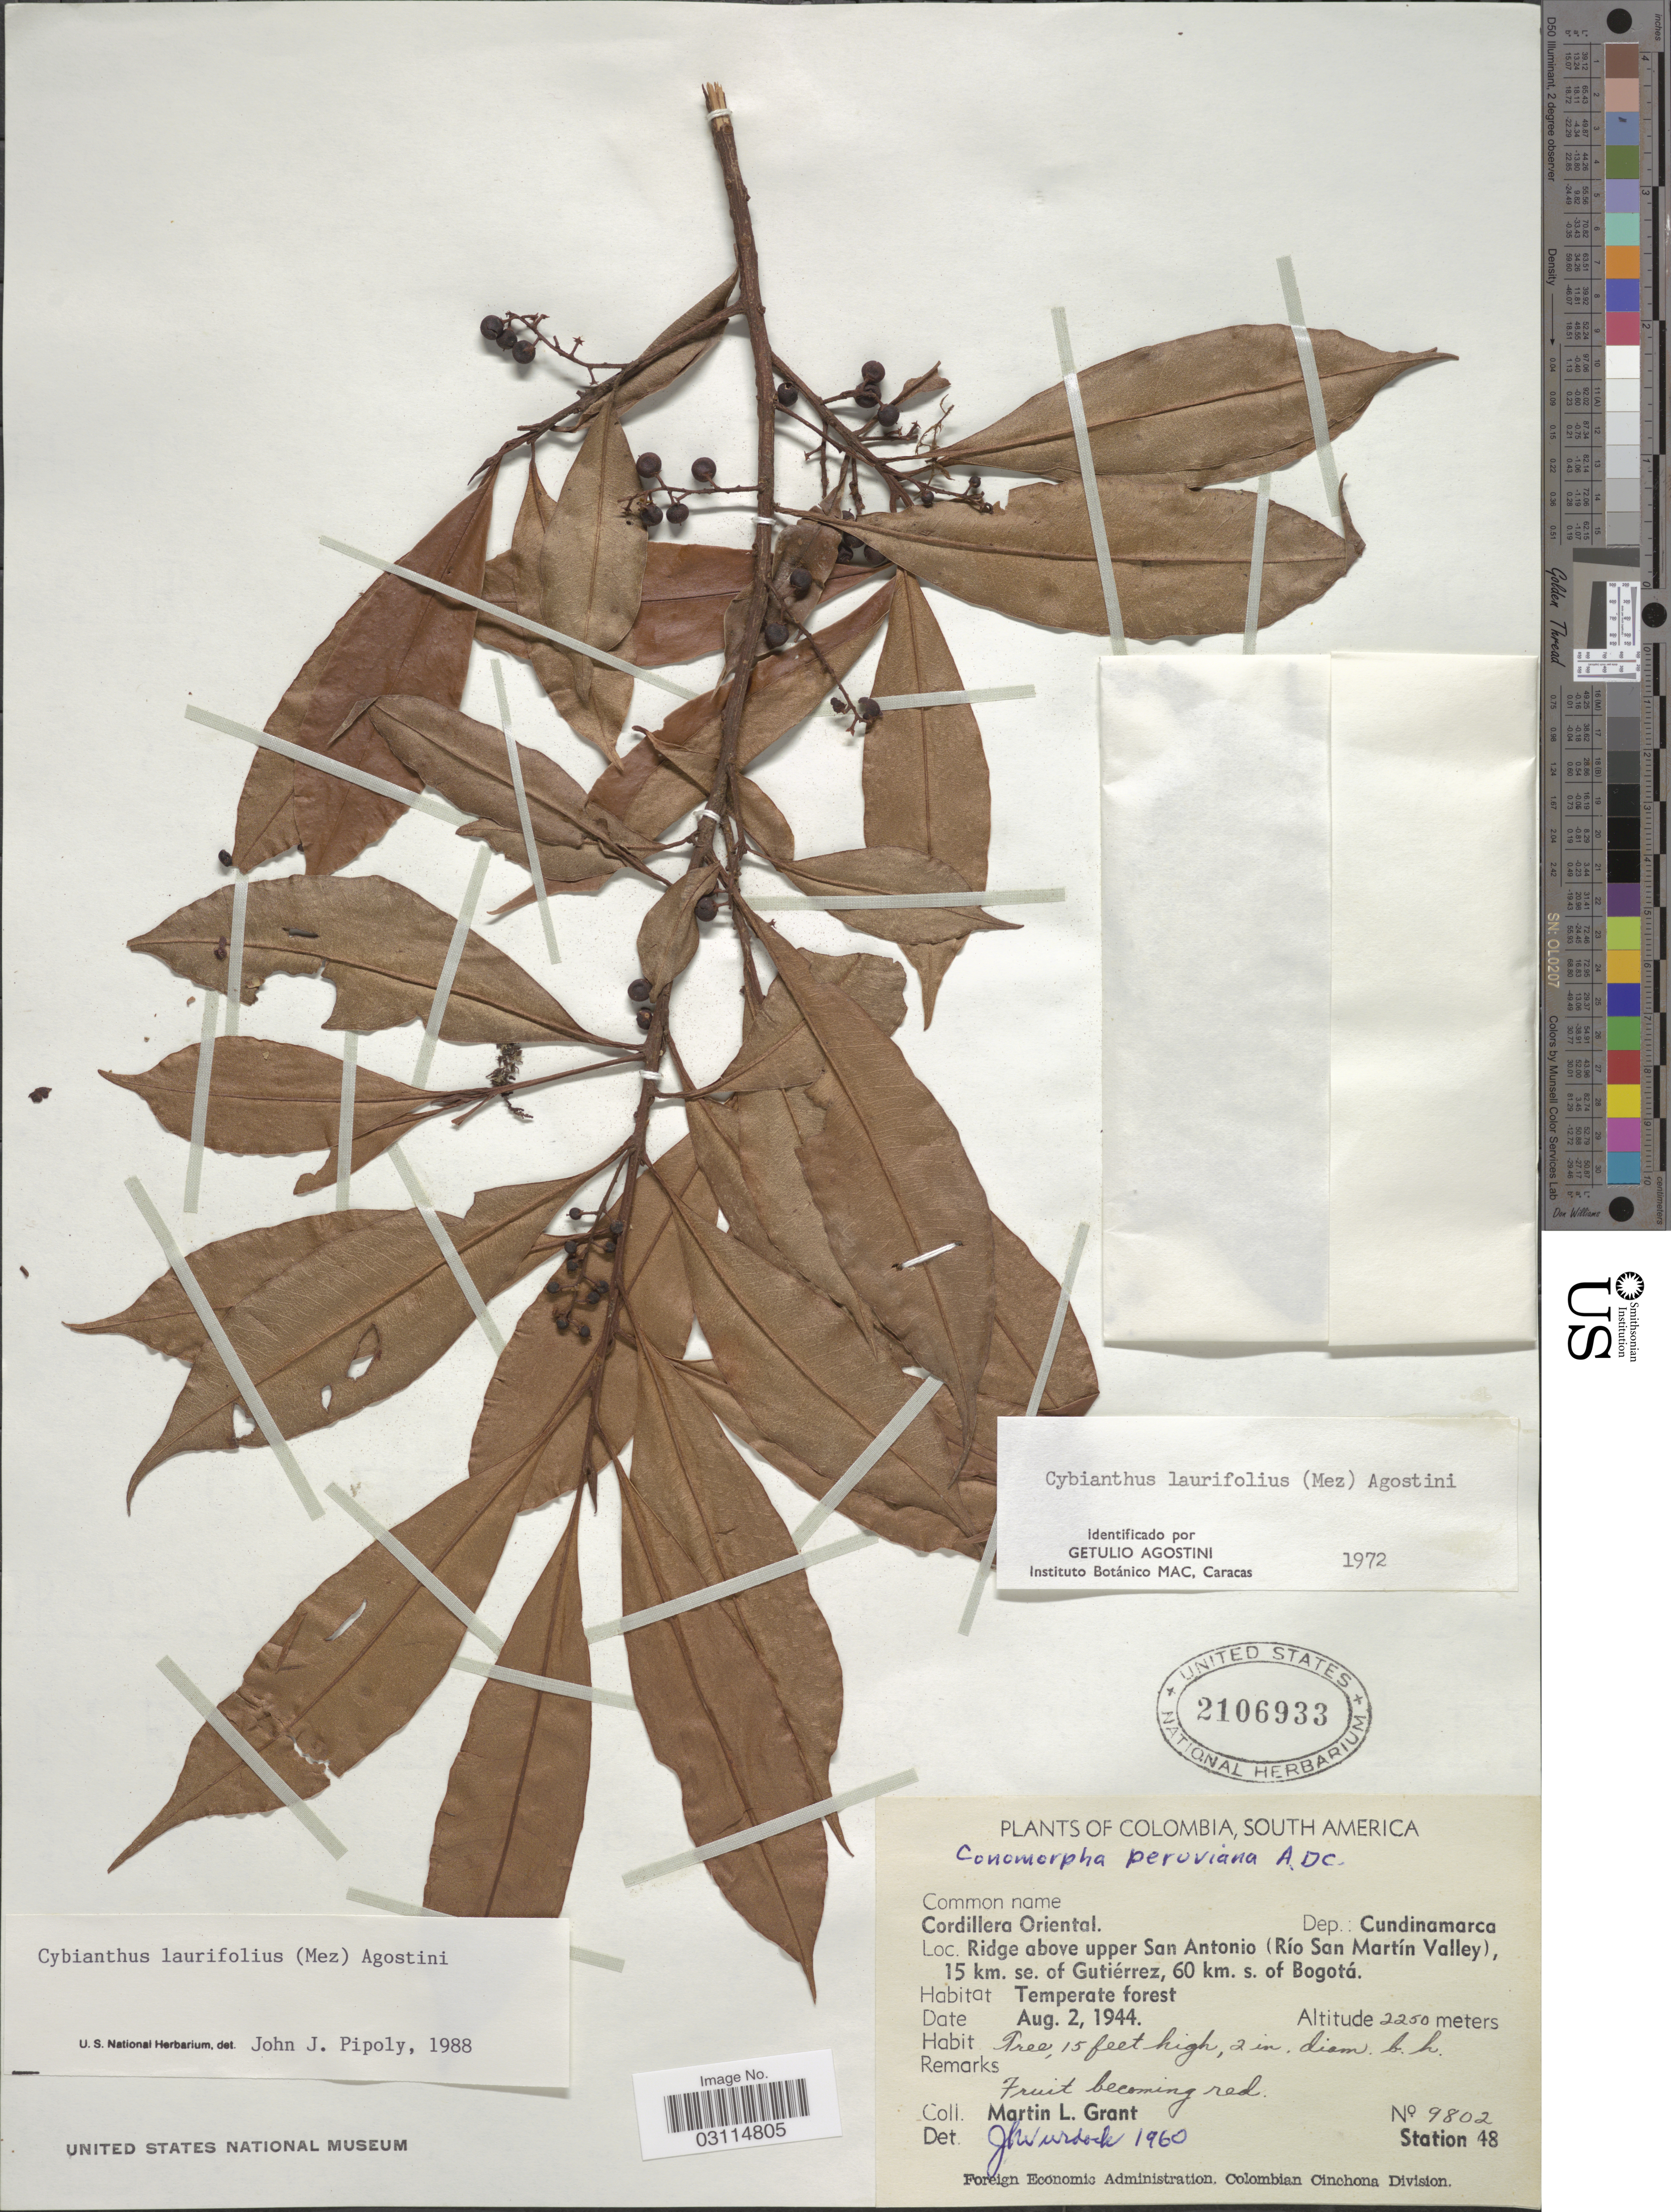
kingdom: Plantae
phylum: Tracheophyta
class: Magnoliopsida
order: Ericales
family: Primulaceae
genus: Cybianthus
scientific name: Cybianthus laurifolius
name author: (Mez) G. Agostini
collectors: M. L. Grant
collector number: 9802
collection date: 1944-08-02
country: Colombia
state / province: Cundinamarca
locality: Cordillera Oriental. Dep.: Cundinamarca. Ridge above upper San Antonio (Río San Martín Valley), 15 km. se. of Gutiérrez, 60 km. s. of Bogotá.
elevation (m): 2250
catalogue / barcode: US 2106933